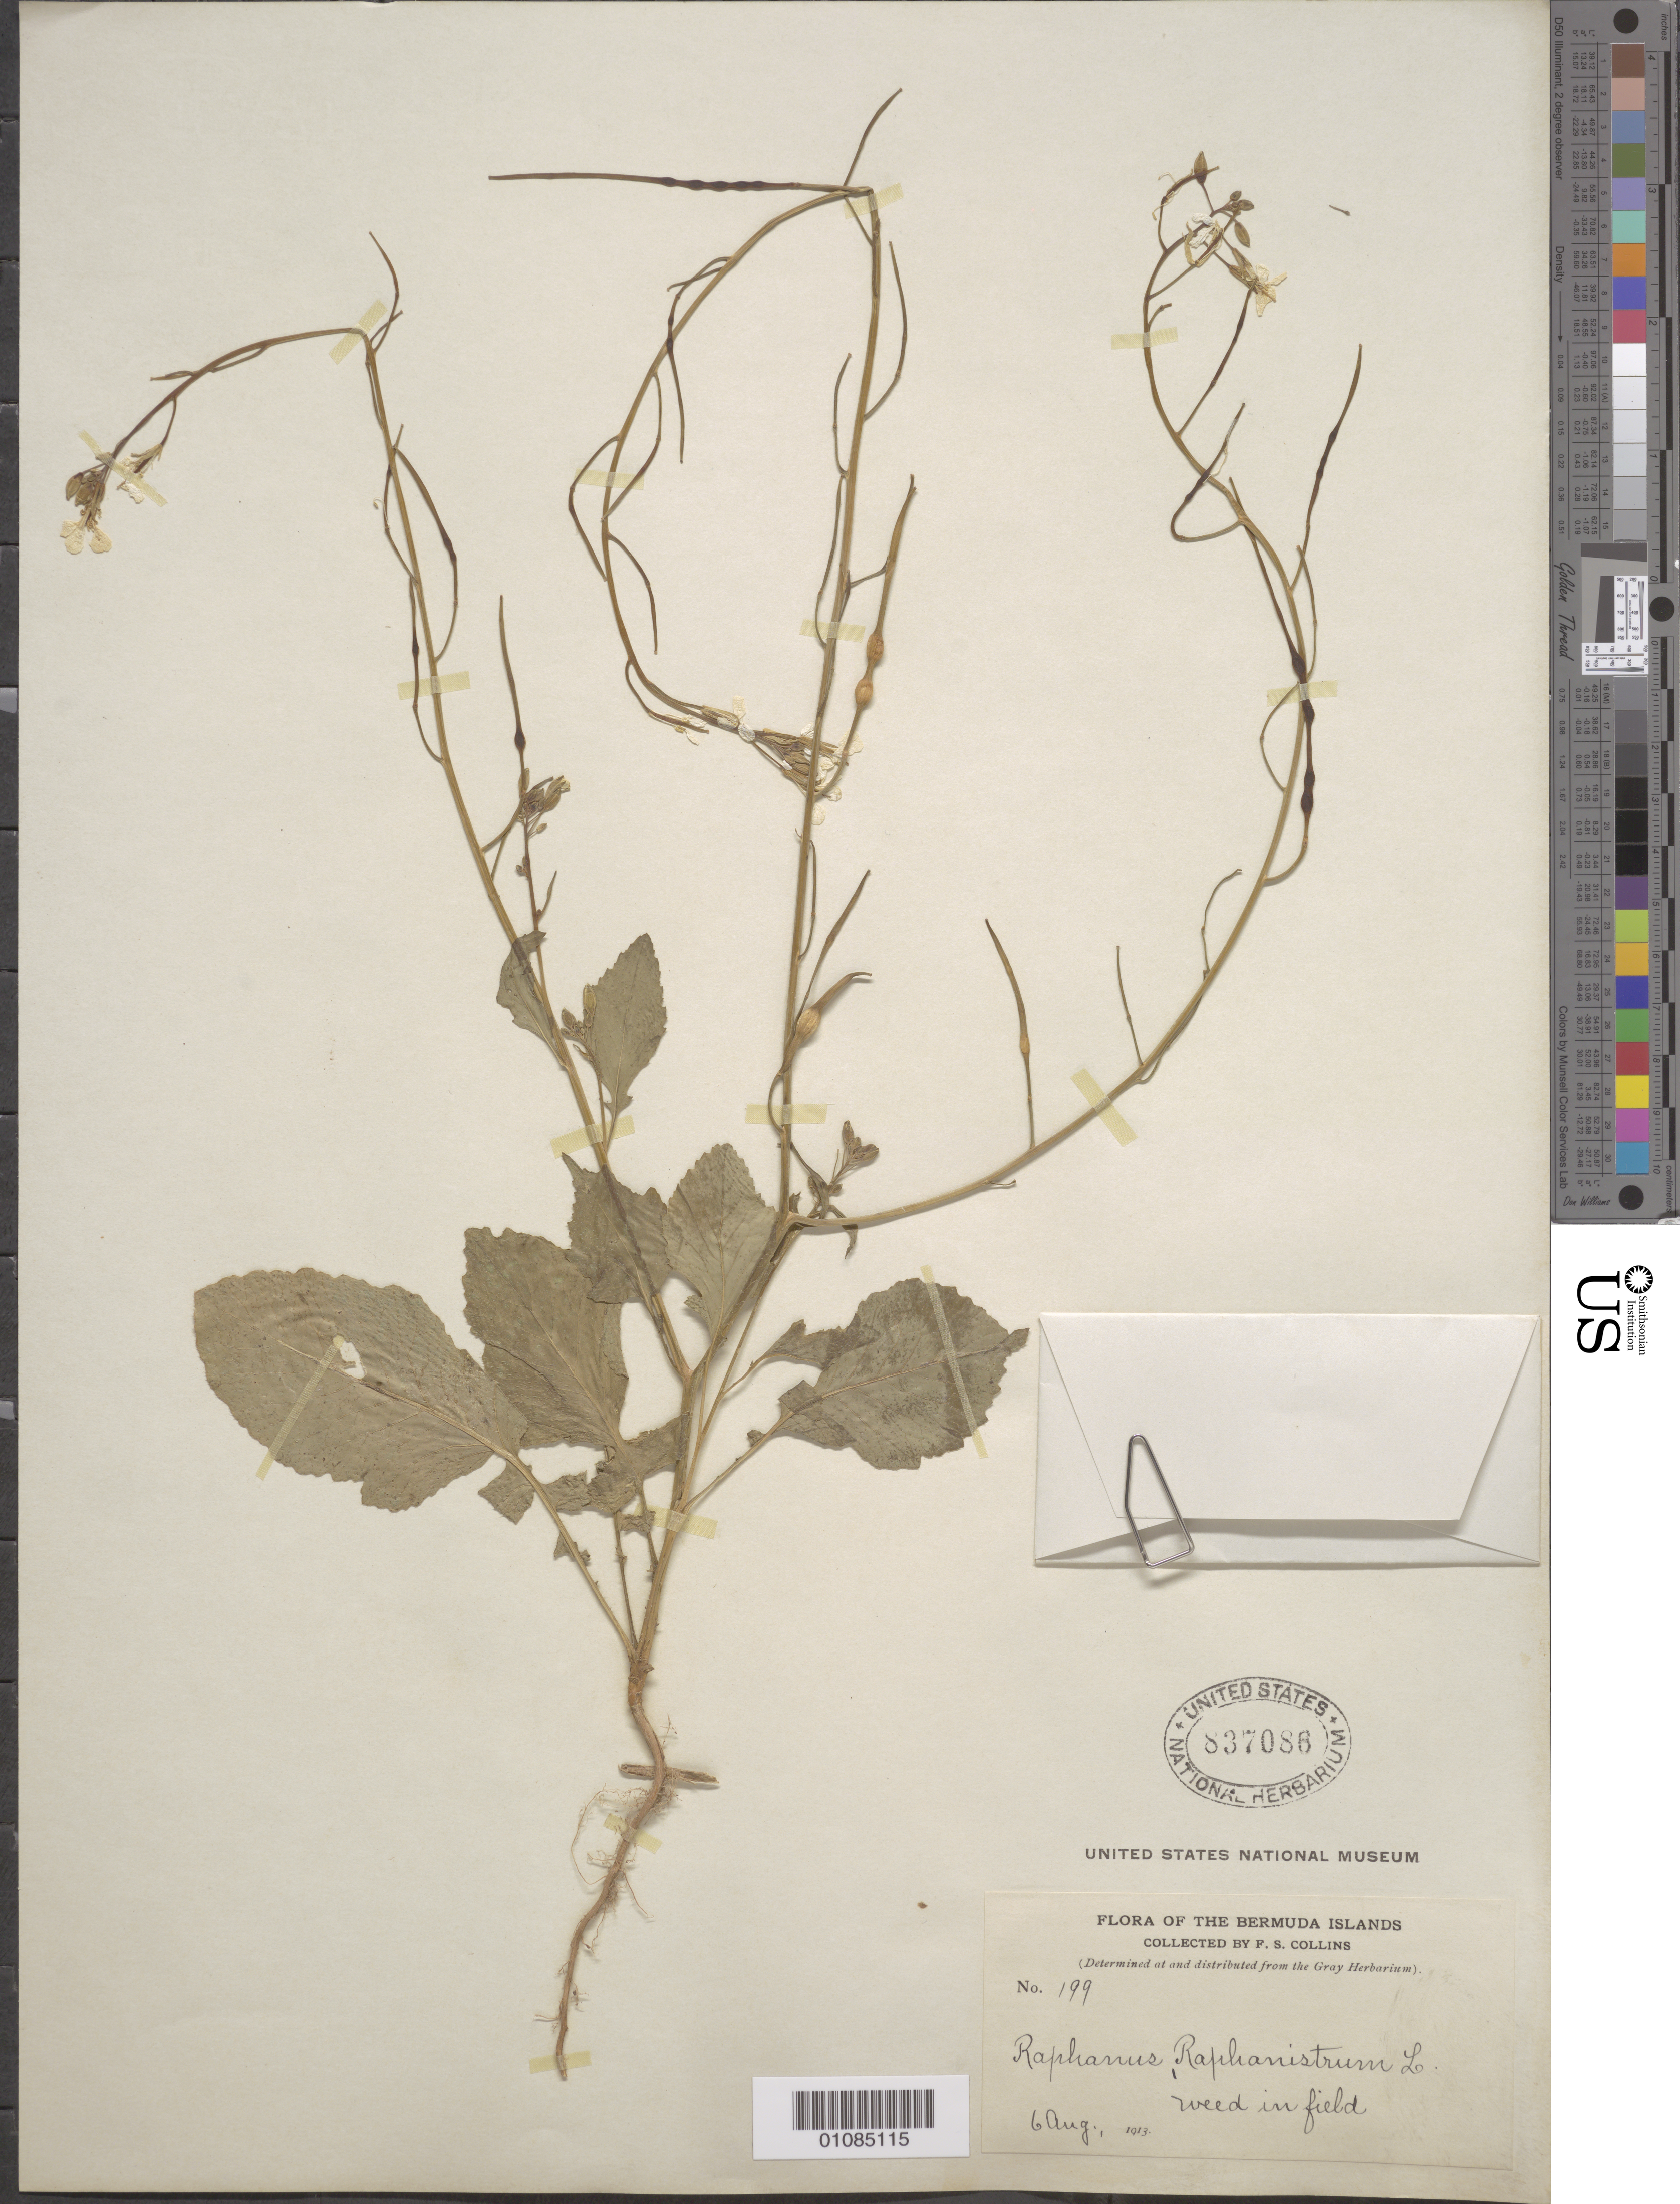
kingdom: Plantae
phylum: Tracheophyta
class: Magnoliopsida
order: Brassicales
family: Brassicaceae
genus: Raphanus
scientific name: Raphanus raphanistrum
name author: L.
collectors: F. Collins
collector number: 199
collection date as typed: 06 Aug 1913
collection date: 1913-08-06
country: Bermuda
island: Bermuda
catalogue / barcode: US 837086